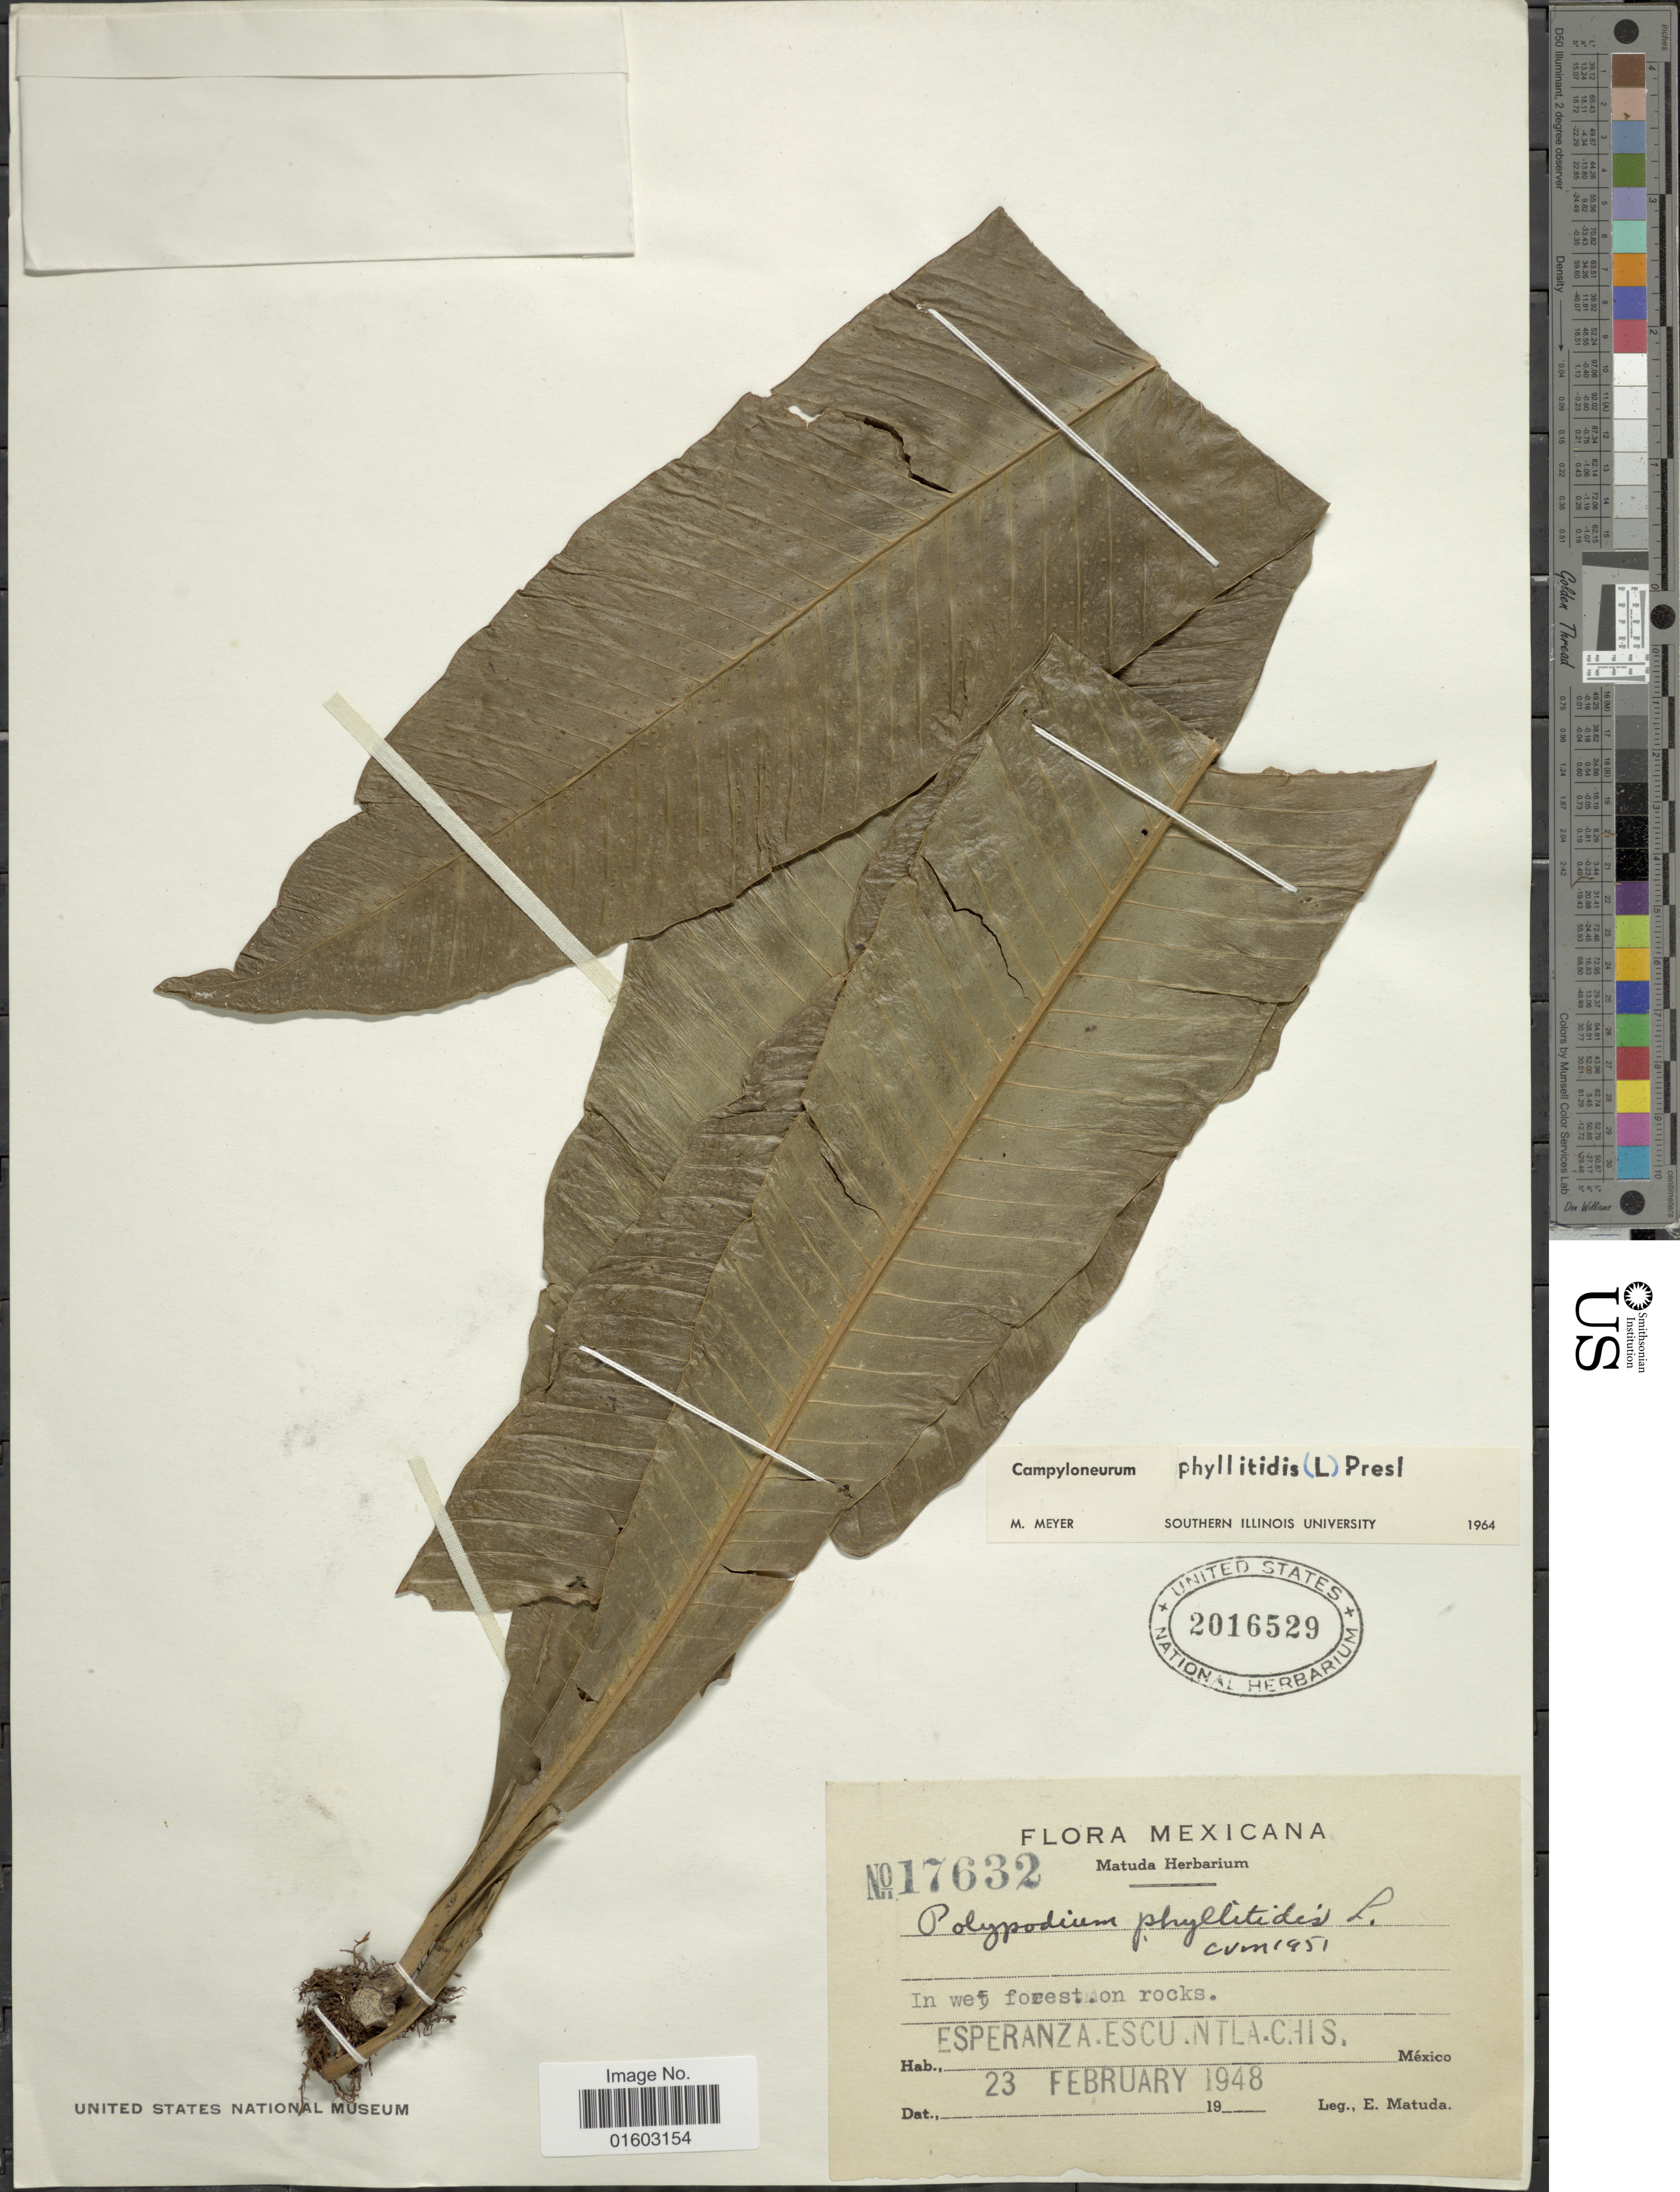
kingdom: Plantae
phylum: Tracheophyta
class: Polypodiopsida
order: Polypodiales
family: Polypodiaceae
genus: Campyloneurum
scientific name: Campyloneurum phyllitidis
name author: (L.) C. Presl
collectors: E. Matuda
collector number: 17632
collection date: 1948-02-23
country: Mexico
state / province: Chiapas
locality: Esperanza. Escuintla. Chis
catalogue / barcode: US 2016529